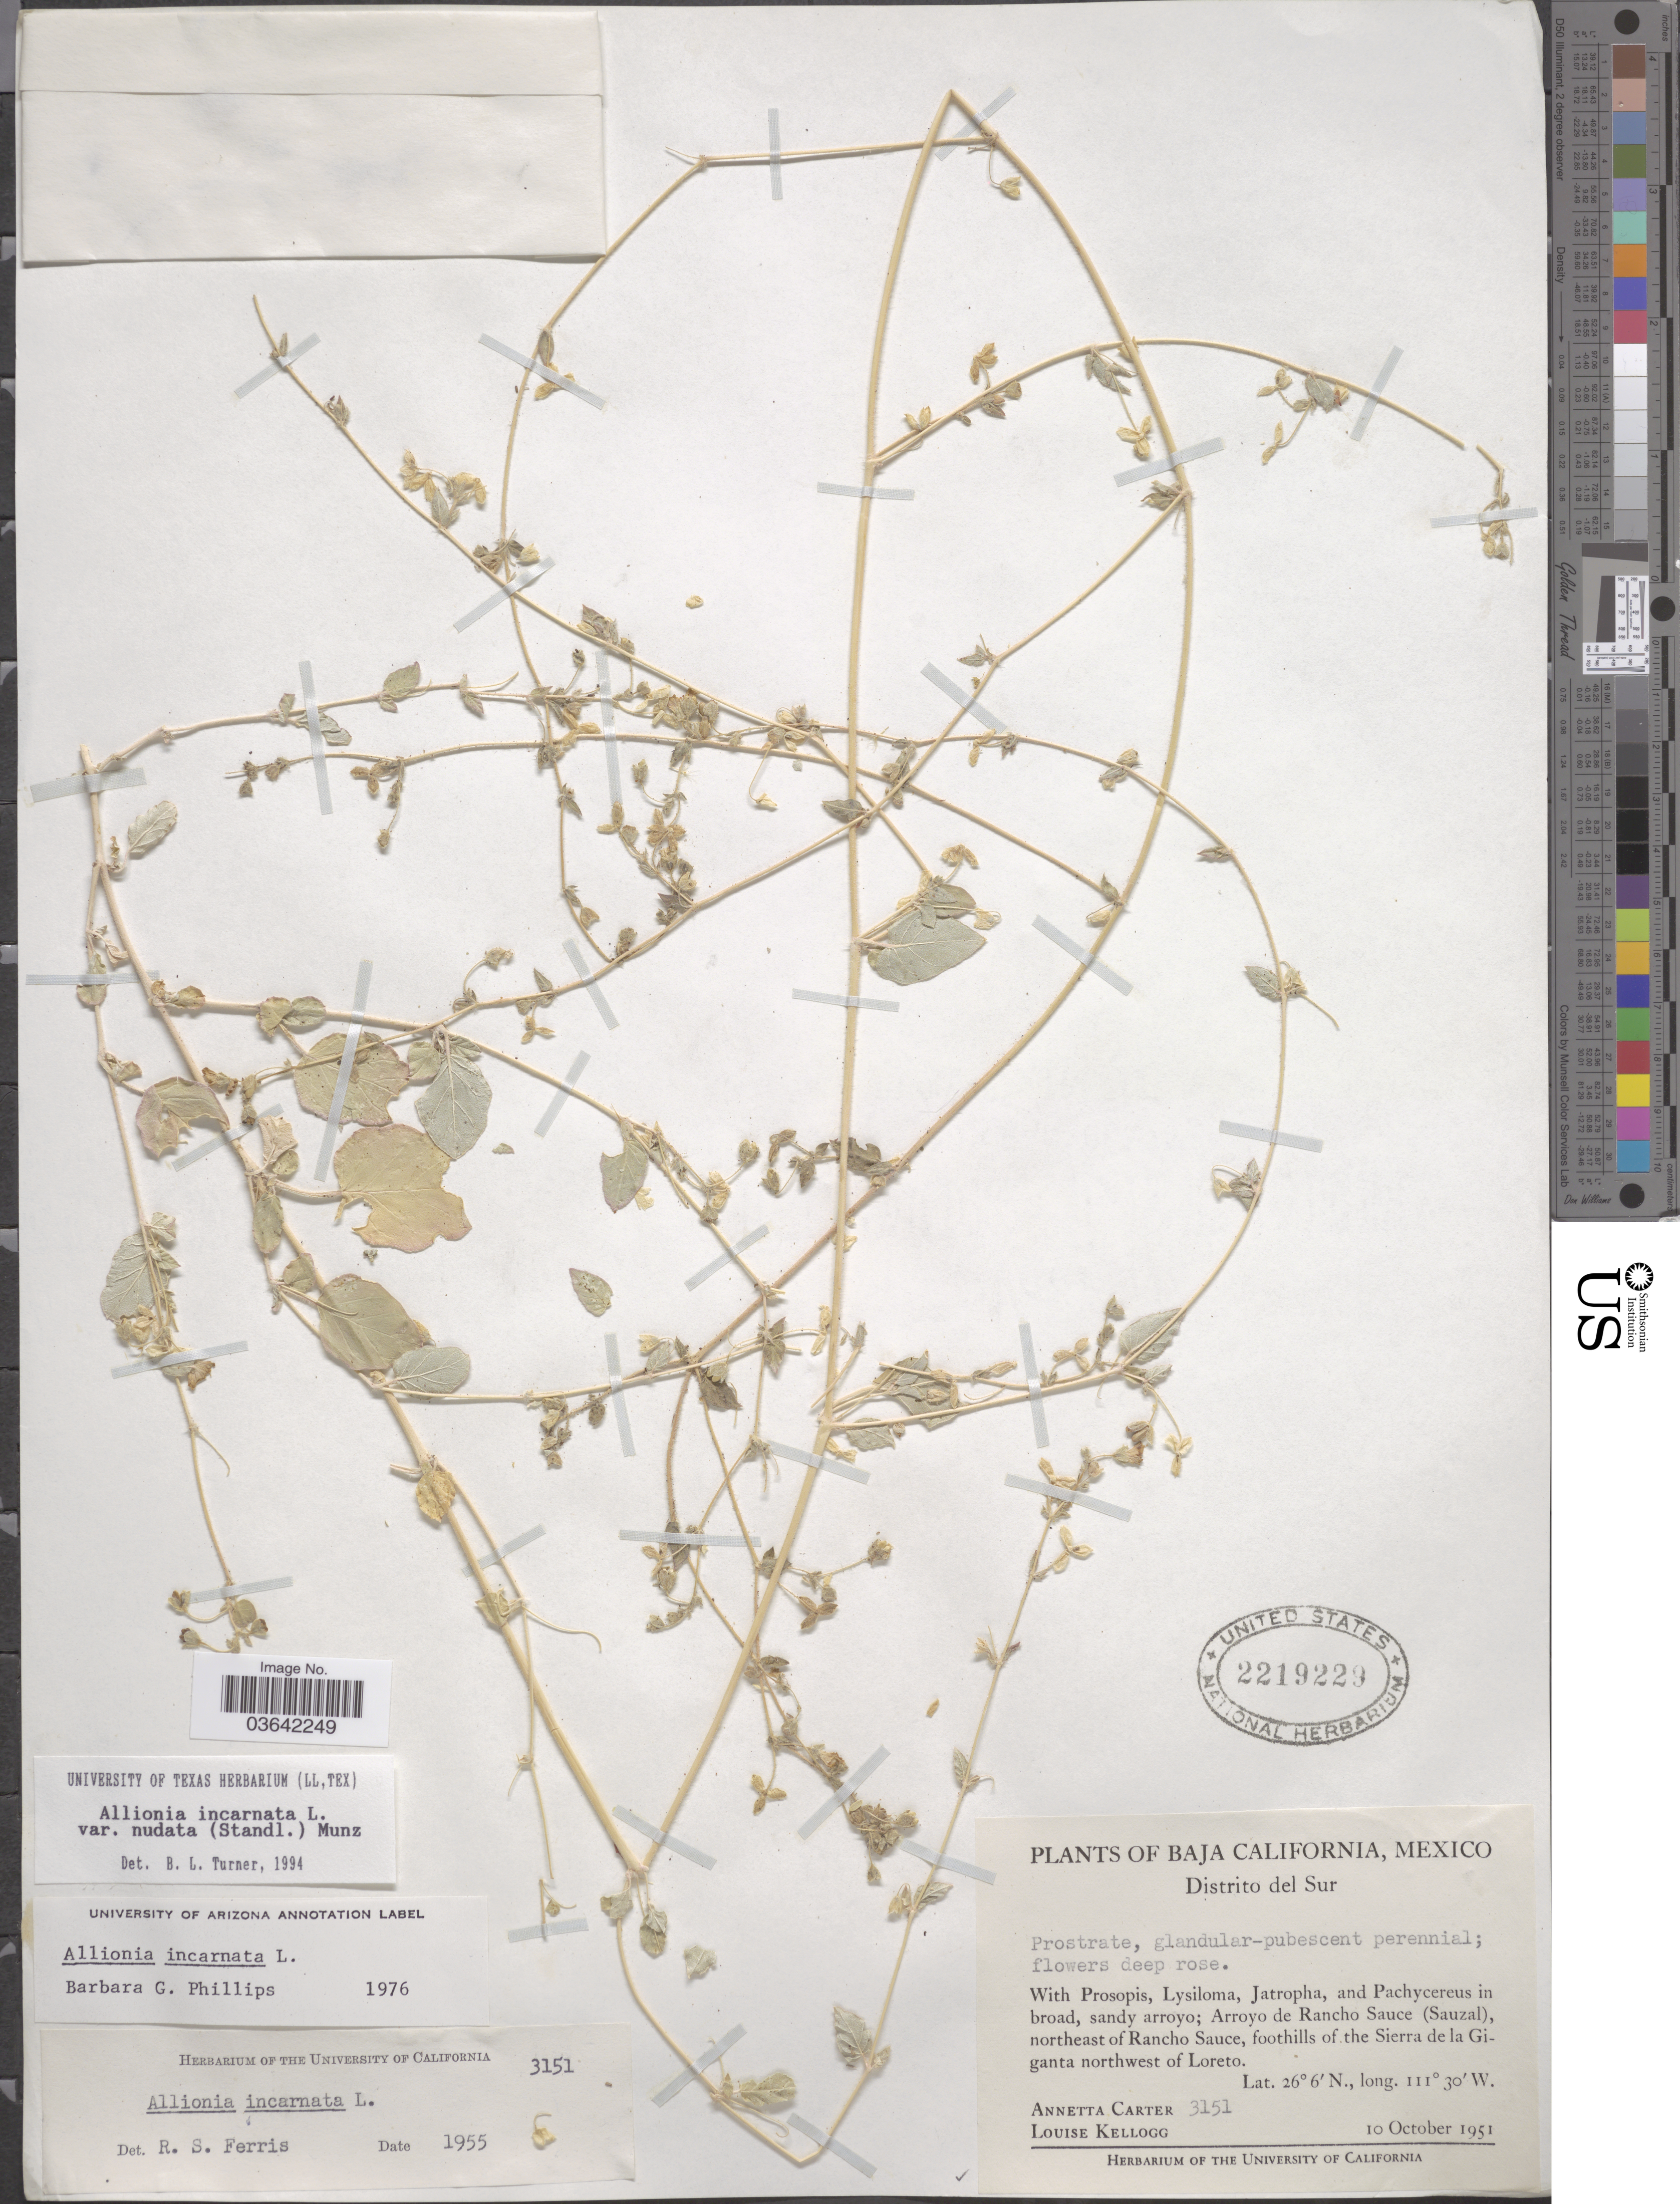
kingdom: Plantae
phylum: Tracheophyta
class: Magnoliopsida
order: Caryophyllales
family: Nyctaginaceae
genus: Allionia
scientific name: Allionia incarnata var. nudata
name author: (Standl.) Munz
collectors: A. Carter & L. Kellogg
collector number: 3151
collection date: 1951-10-10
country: Mexico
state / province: Baja California Sur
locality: Distrito del Sur. Arroyo de Rancho Sauce (Sauzal), northeast of Rancho Sauce, foothills of the Sierra de la Giganta northwest of Loreto.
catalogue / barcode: US 2219229